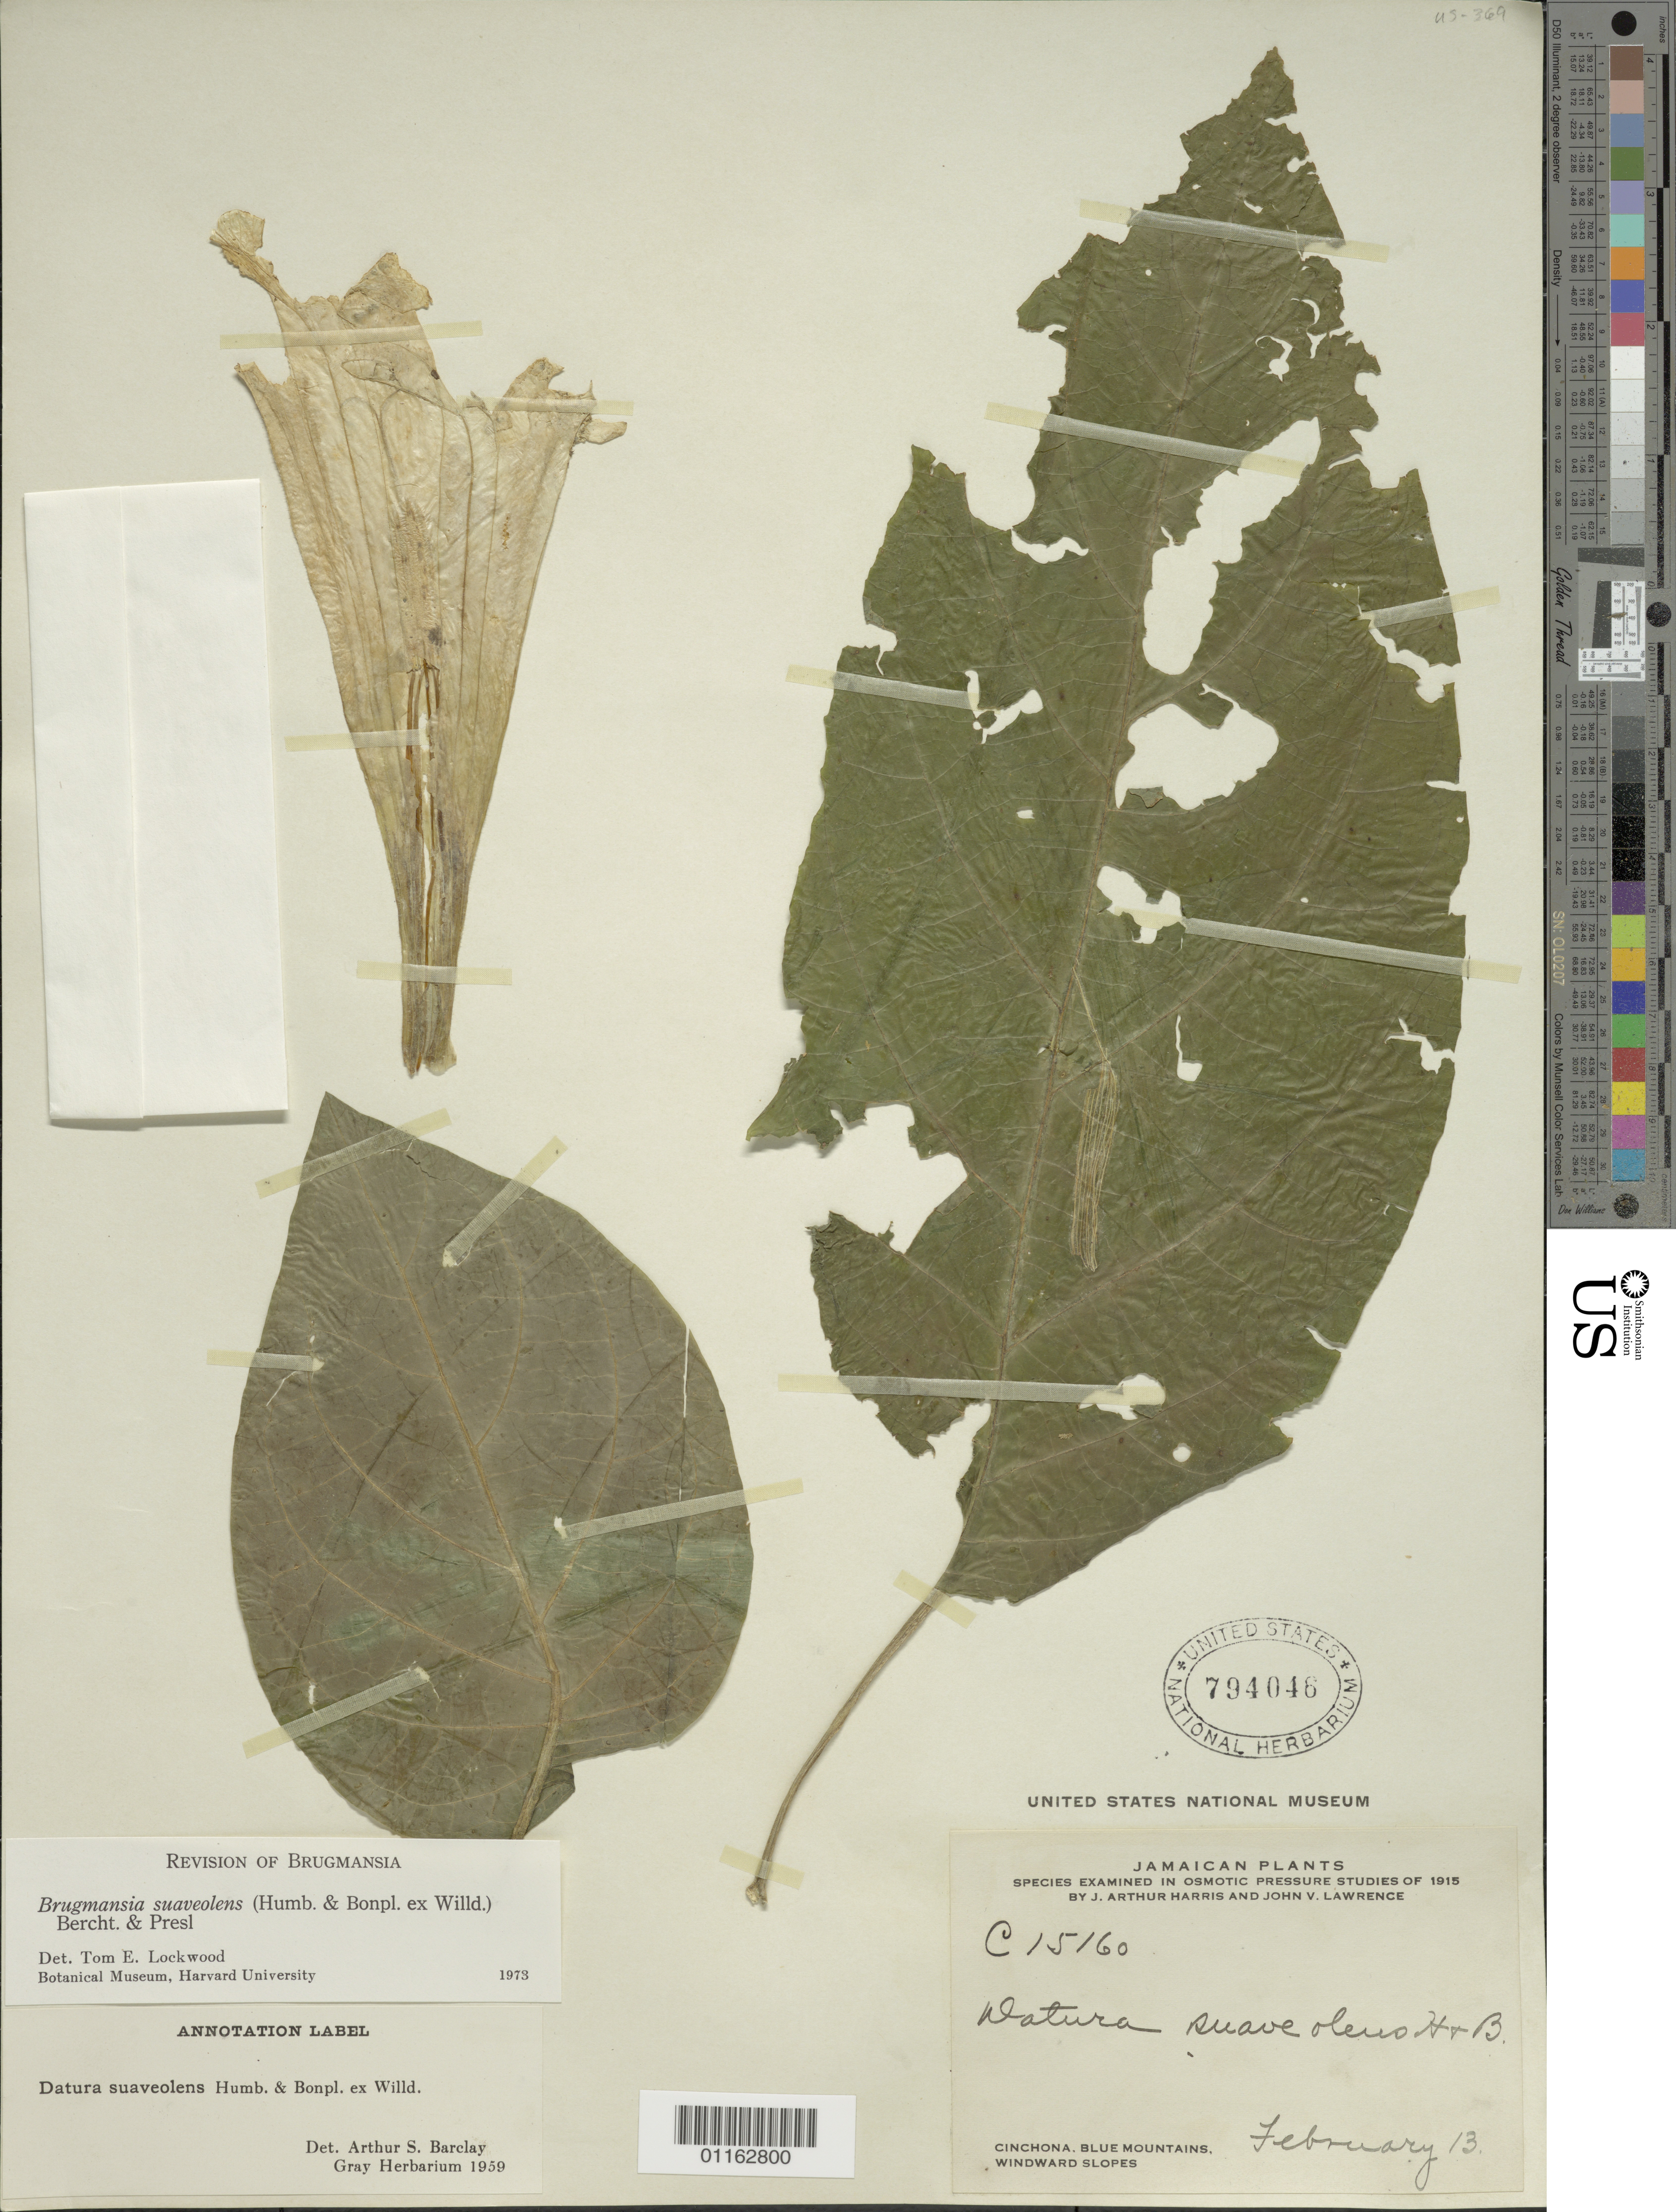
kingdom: Plantae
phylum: Tracheophyta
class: Magnoliopsida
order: Solanales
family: Solanaceae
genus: Brugmansia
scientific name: Brugmansia suaveolens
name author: (Humb. & Bonpl. ex Willd.) Brecht. & J. Presl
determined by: Lockwood, T. E.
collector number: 15160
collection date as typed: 13 Feb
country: Jamaica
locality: Cinchona Blue mountains Windward slopes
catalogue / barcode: US 794046